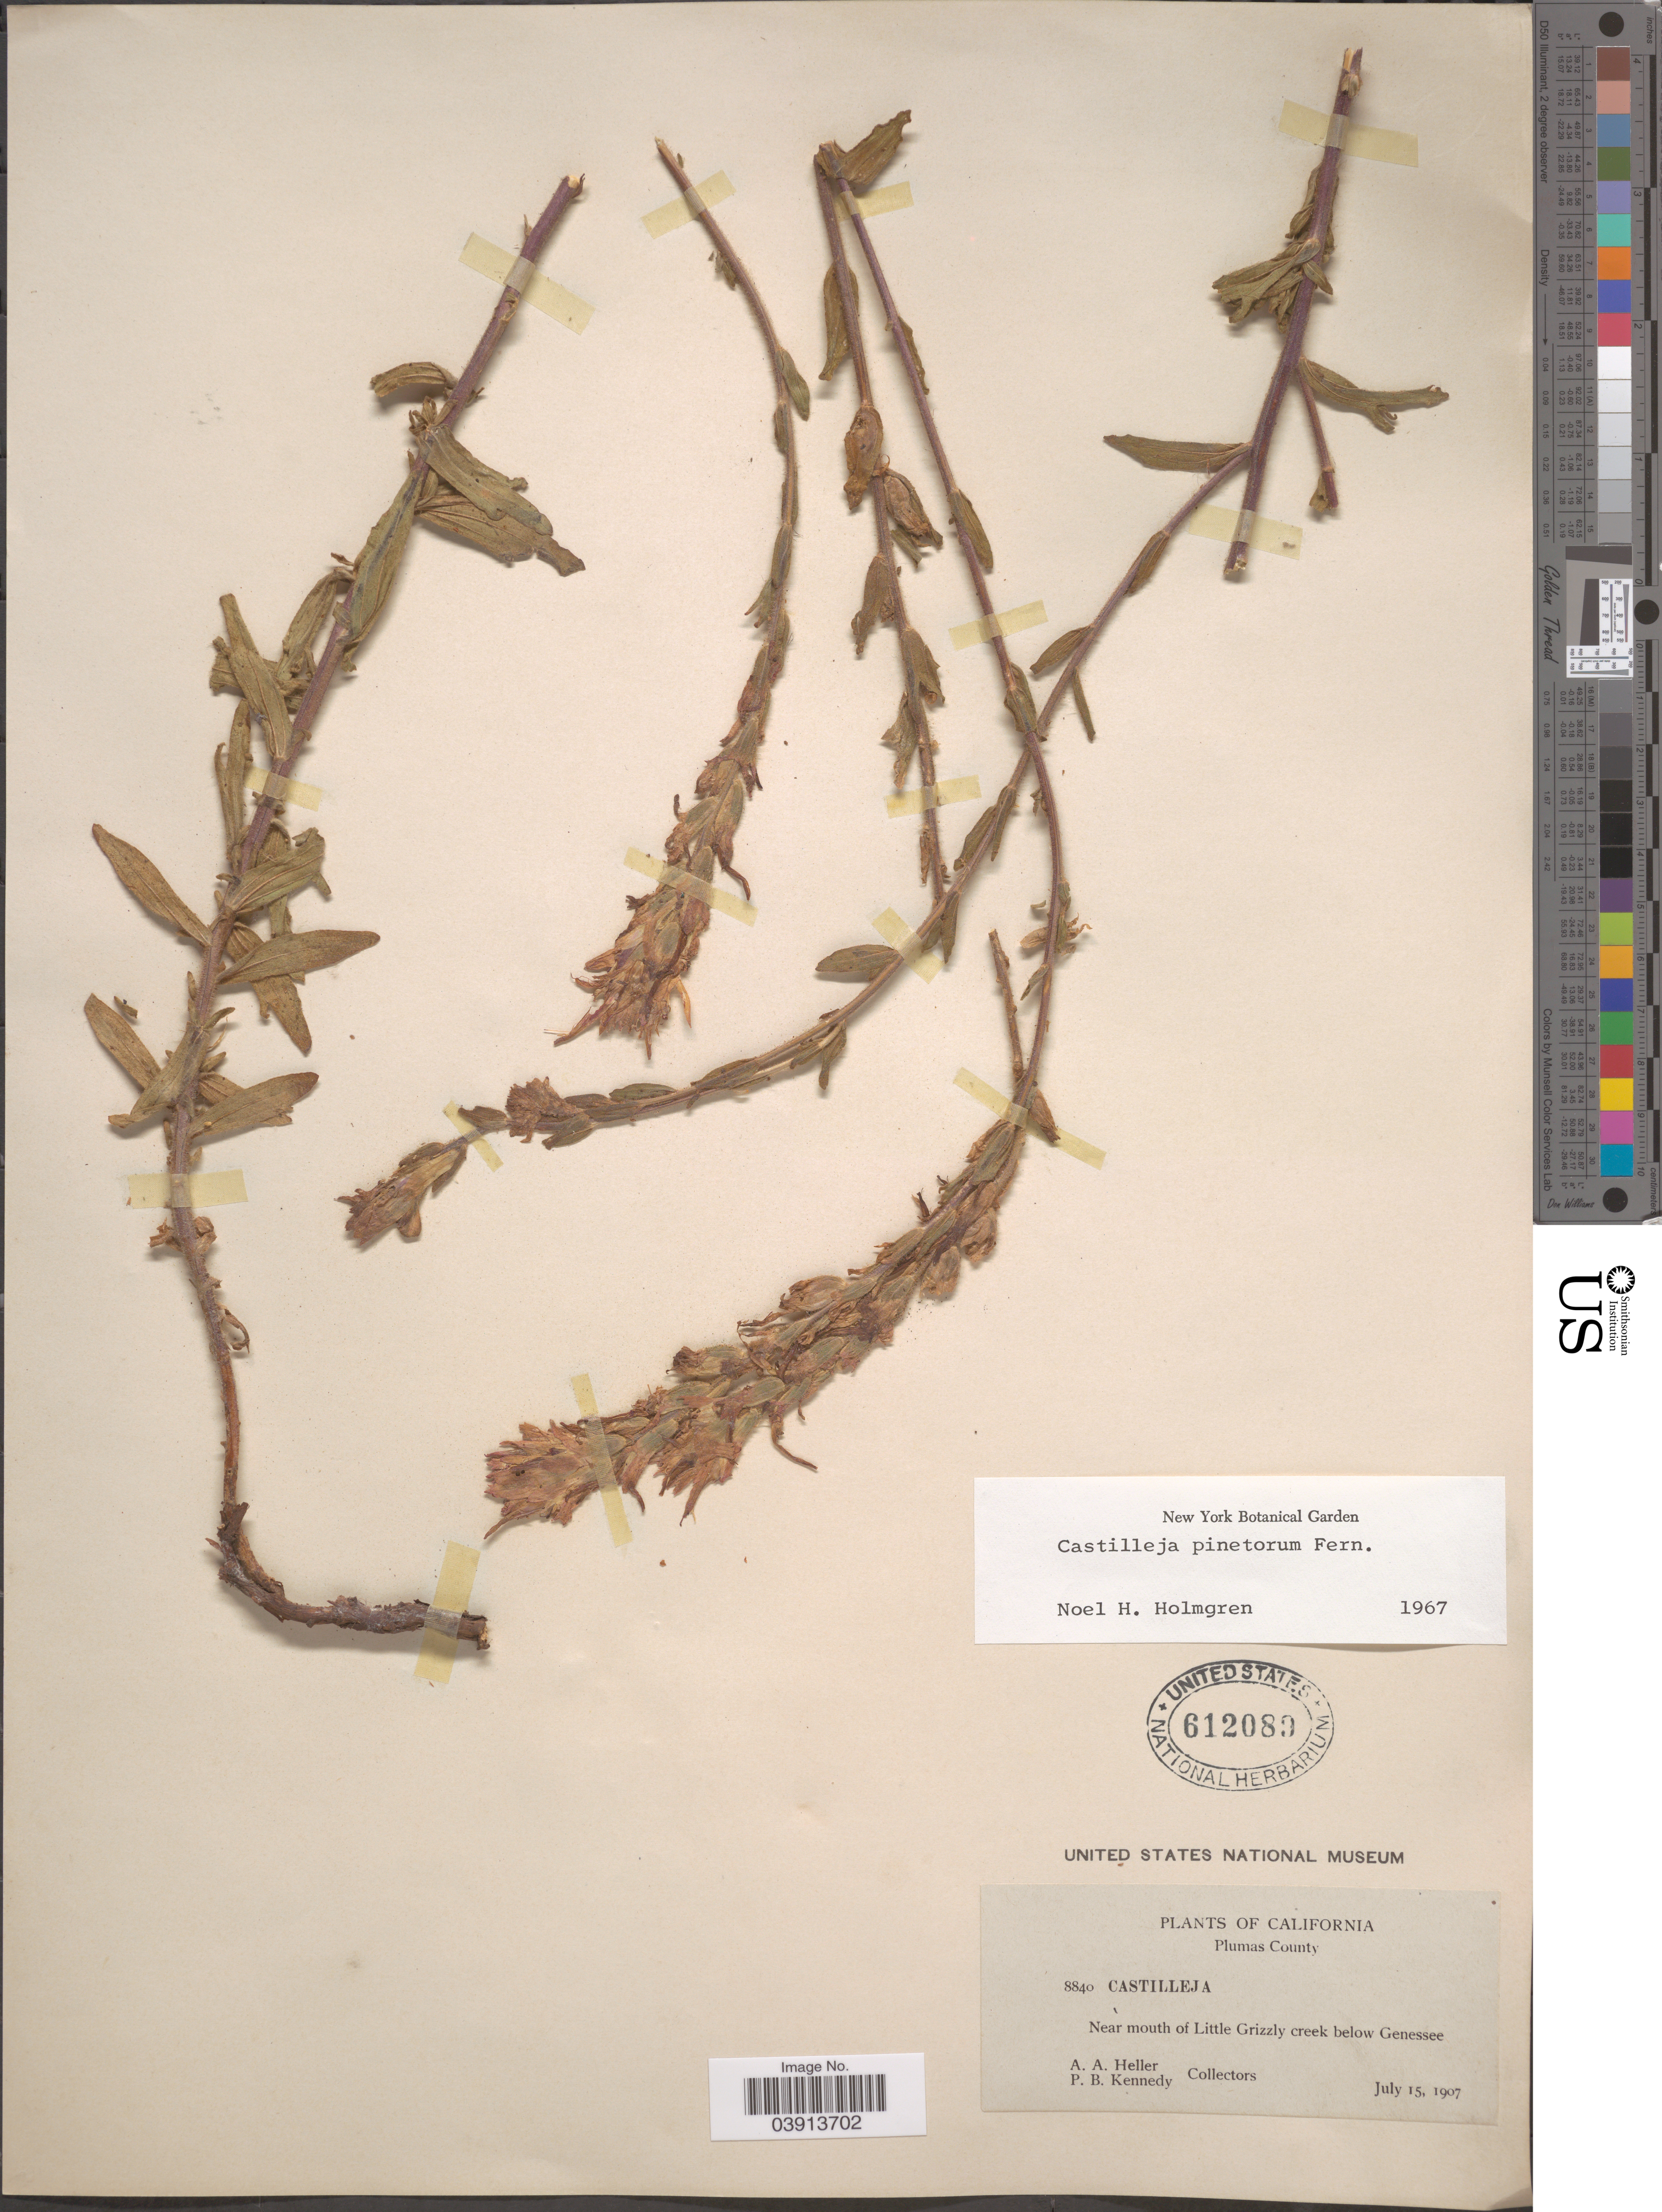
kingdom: Plantae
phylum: Tracheophyta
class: Magnoliopsida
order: Lamiales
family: Orobanchaceae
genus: Castilleja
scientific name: Castilleja pinetorum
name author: Fernald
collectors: A. A. Heller & P. B. Kennedy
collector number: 8840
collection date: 1907-07-15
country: United States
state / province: California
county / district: Plumas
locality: Plumas County. Near mouth of Little Grizzly creek below Genessee.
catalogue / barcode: US 612089